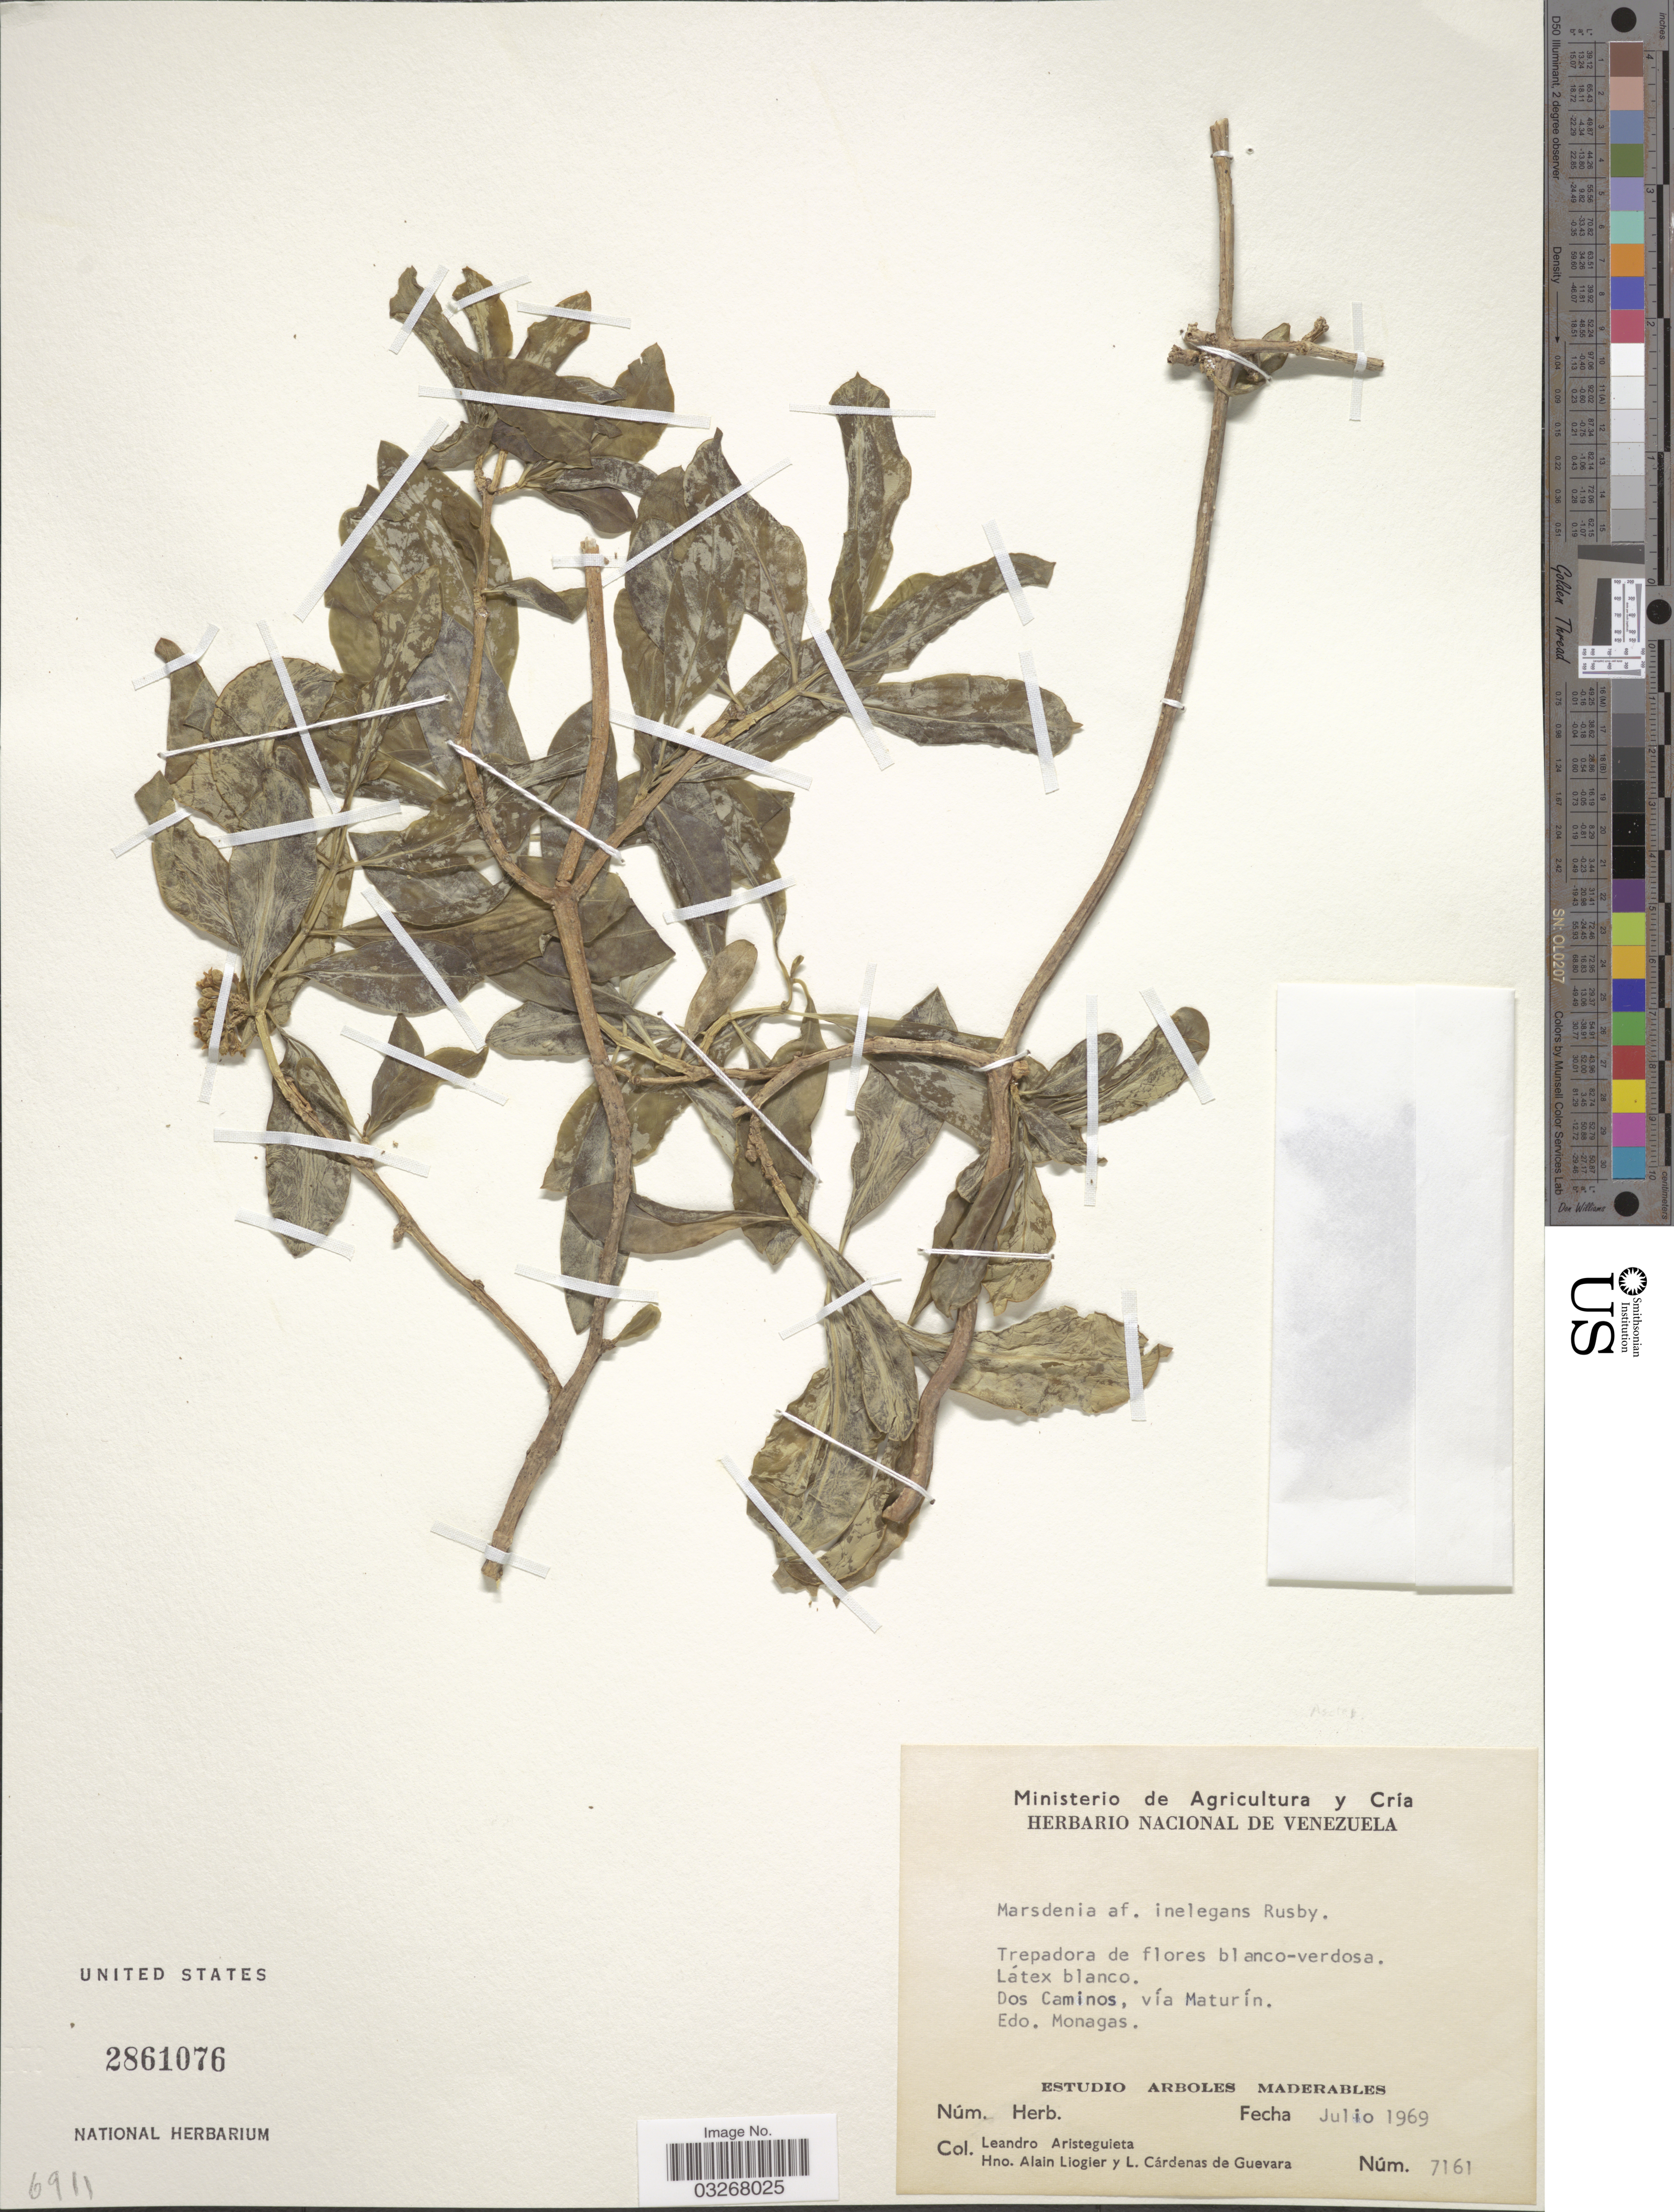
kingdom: Plantae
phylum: Tracheophyta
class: Magnoliopsida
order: Gentianales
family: Apocynaceae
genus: Marsdenia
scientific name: Marsdenia inelegans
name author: Rusby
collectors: L. Aristeguieta, A. H. Liogier & L. De Guevara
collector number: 7161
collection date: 1969-07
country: Venezuela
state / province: Monagas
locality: Dos Caminos, vía Maturín, Edo. Monagas, Estudio Arboles Maderables.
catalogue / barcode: US 2861076